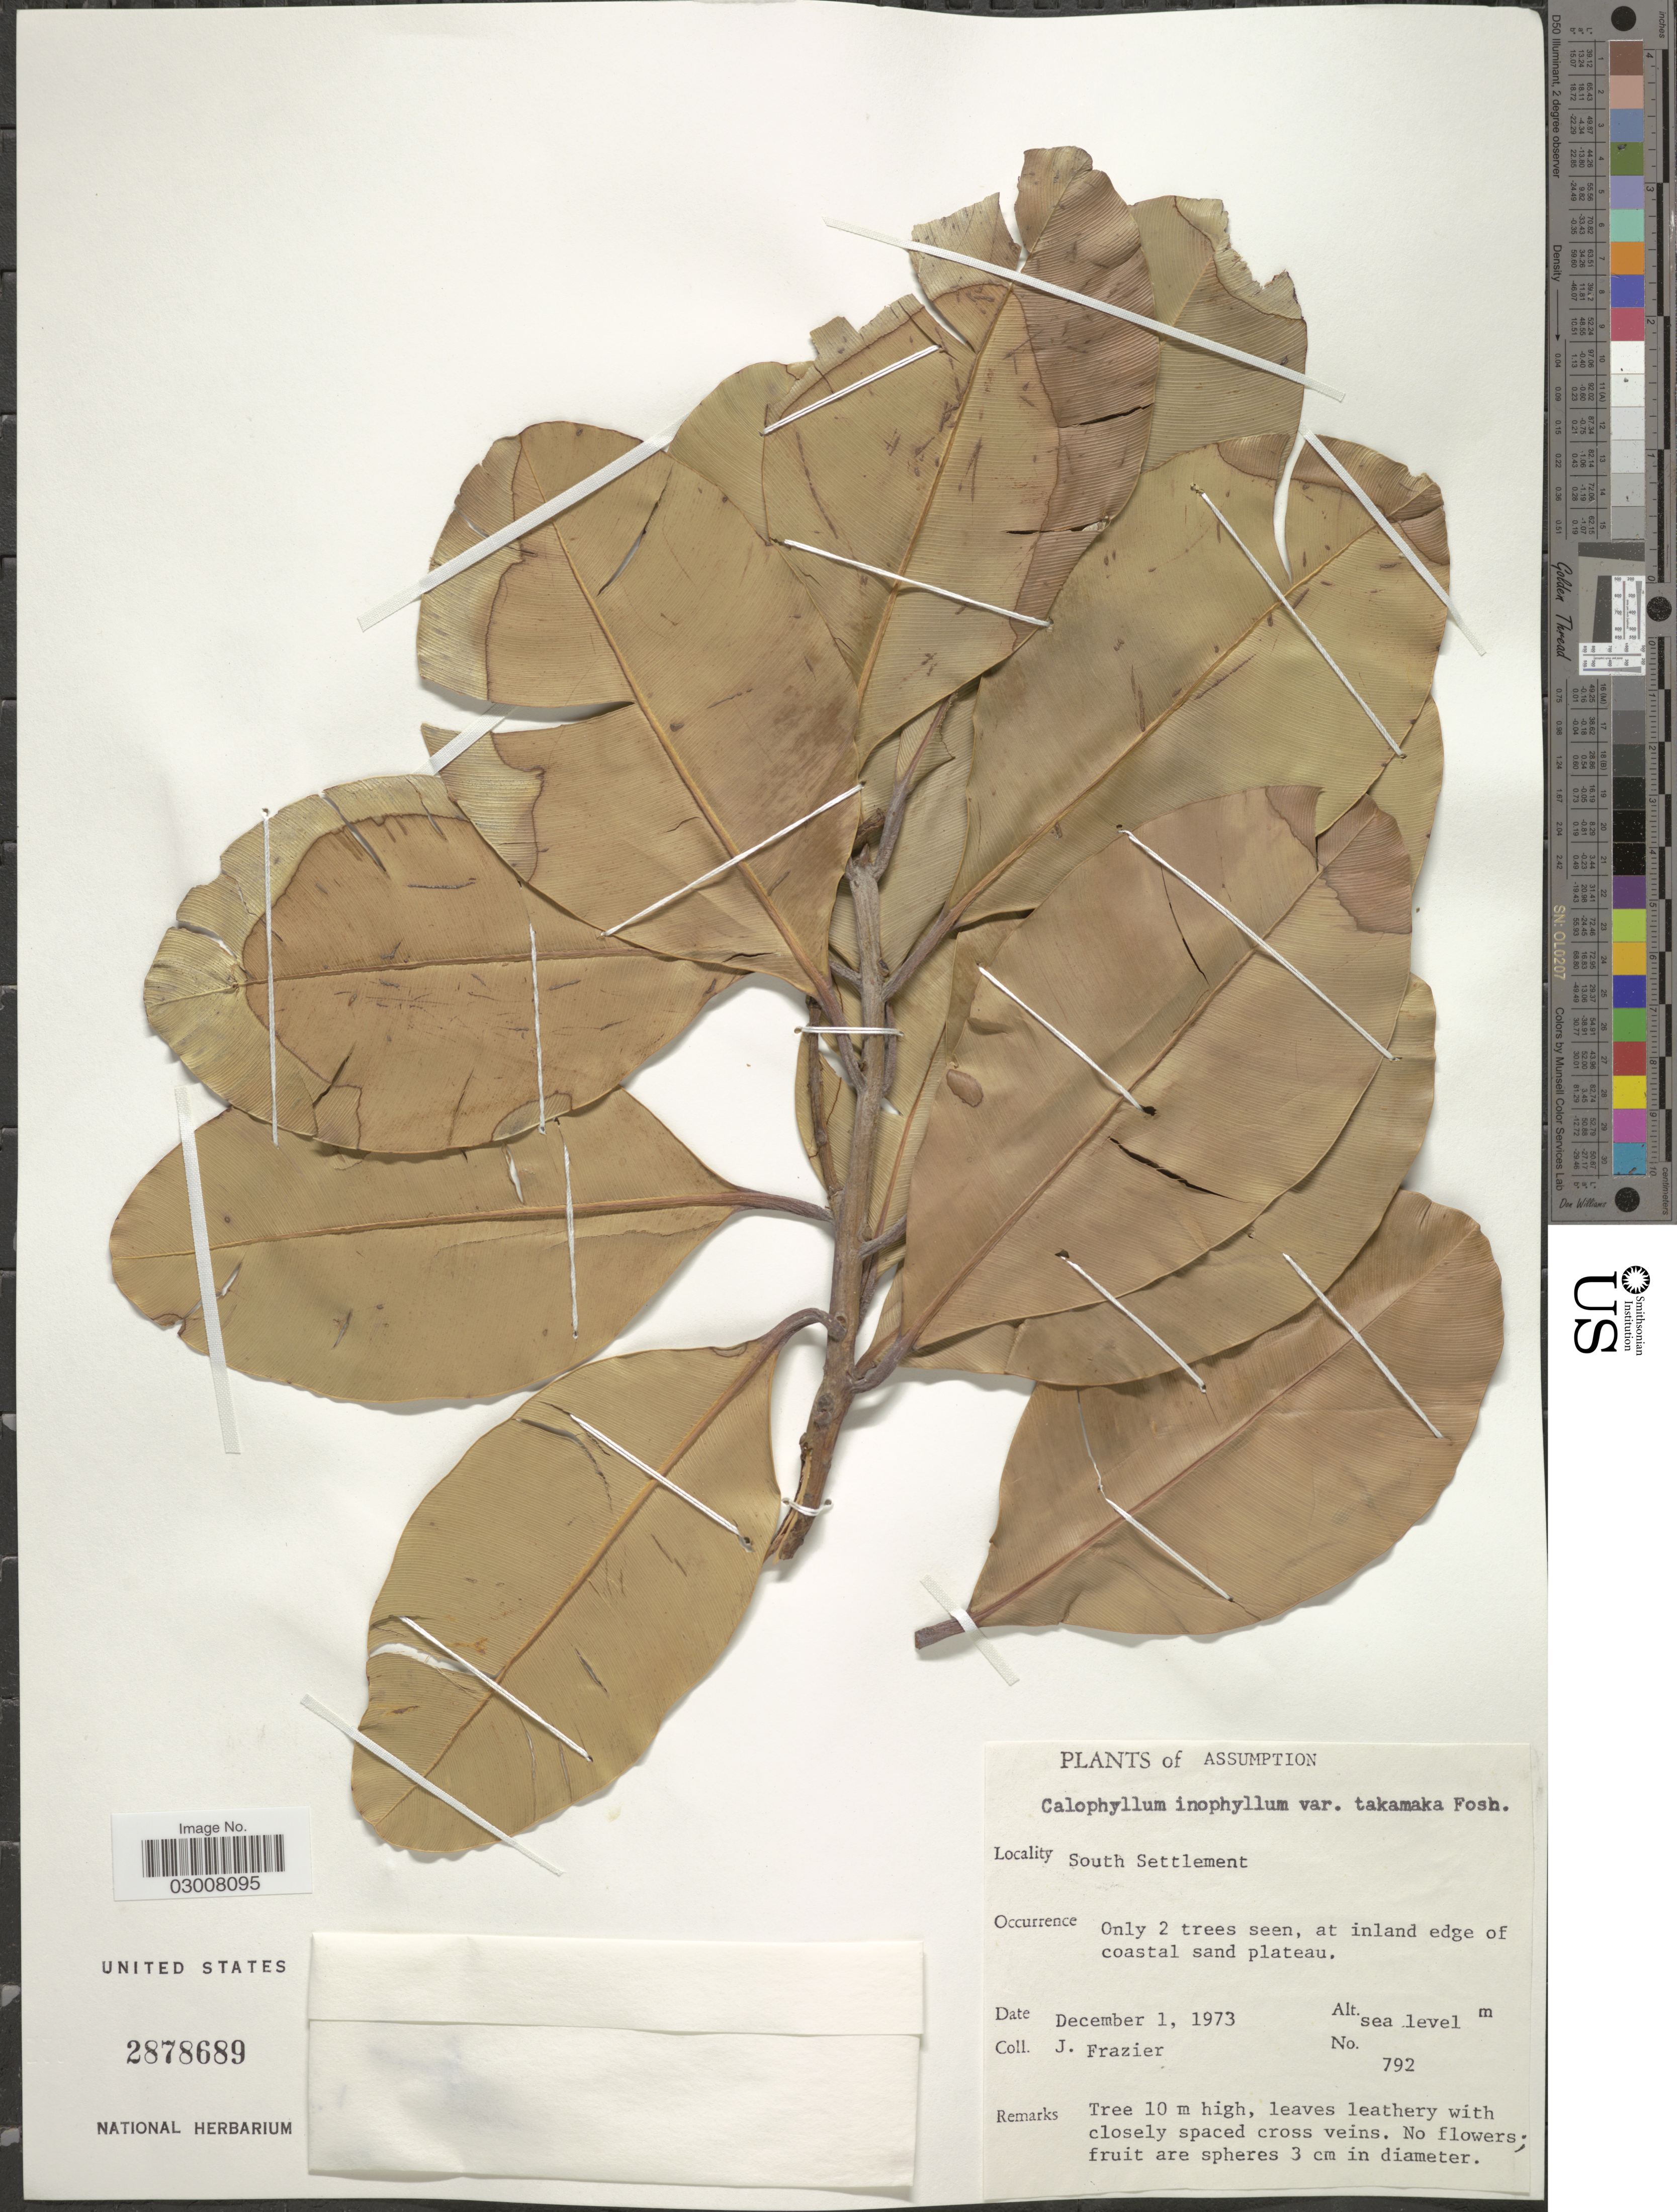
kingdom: Plantae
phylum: Tracheophyta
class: Magnoliopsida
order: Malpighiales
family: Calophyllaceae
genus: Calophyllum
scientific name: Calophyllum inophyllum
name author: L.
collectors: J. Frazier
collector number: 792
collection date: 1973-12-01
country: Seychelles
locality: Assumption, South Settlement.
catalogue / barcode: US 2878689